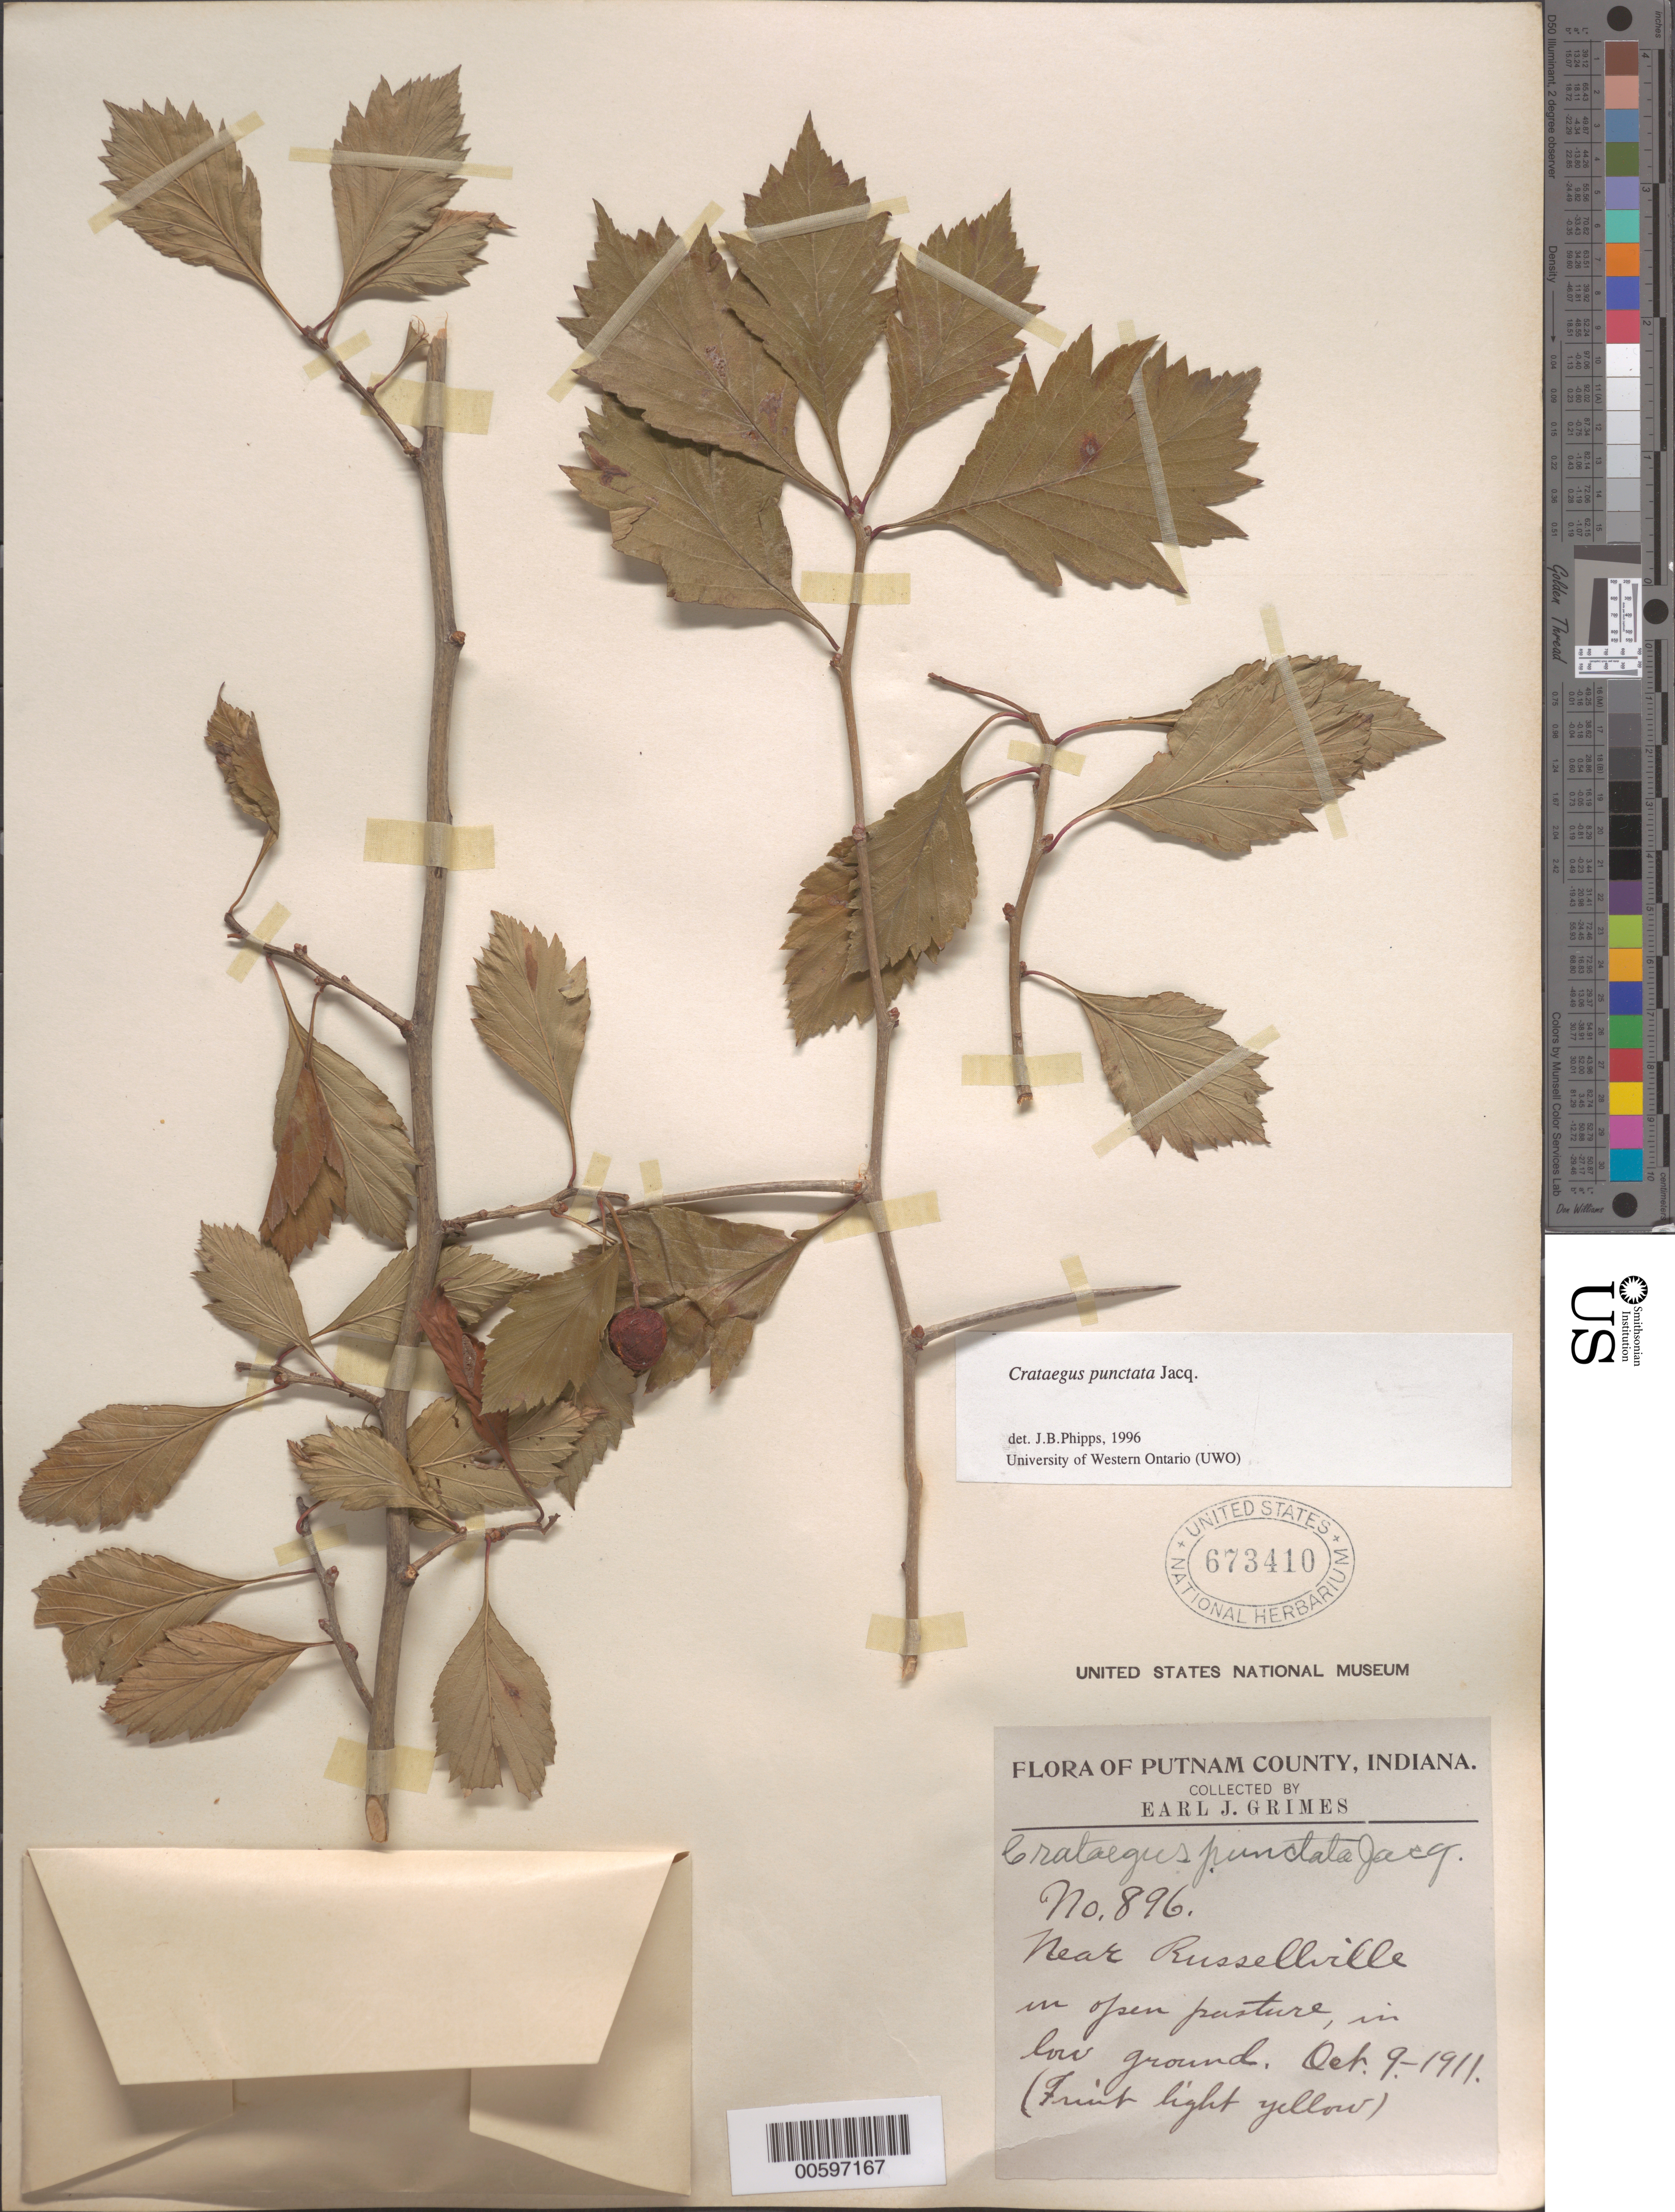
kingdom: Plantae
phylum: Tracheophyta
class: Magnoliopsida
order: Rosales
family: Rosaceae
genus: Crataegus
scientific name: Crataegus punctata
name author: Jacq.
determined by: Phipps, James B., (UWO), University of Western Ontario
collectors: E. J. Grimes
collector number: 896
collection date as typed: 09 Oct 1911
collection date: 1911-10-09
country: United States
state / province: Indiana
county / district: Putnam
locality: Near Russellville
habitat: in open pasture, in low ground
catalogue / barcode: US 673410